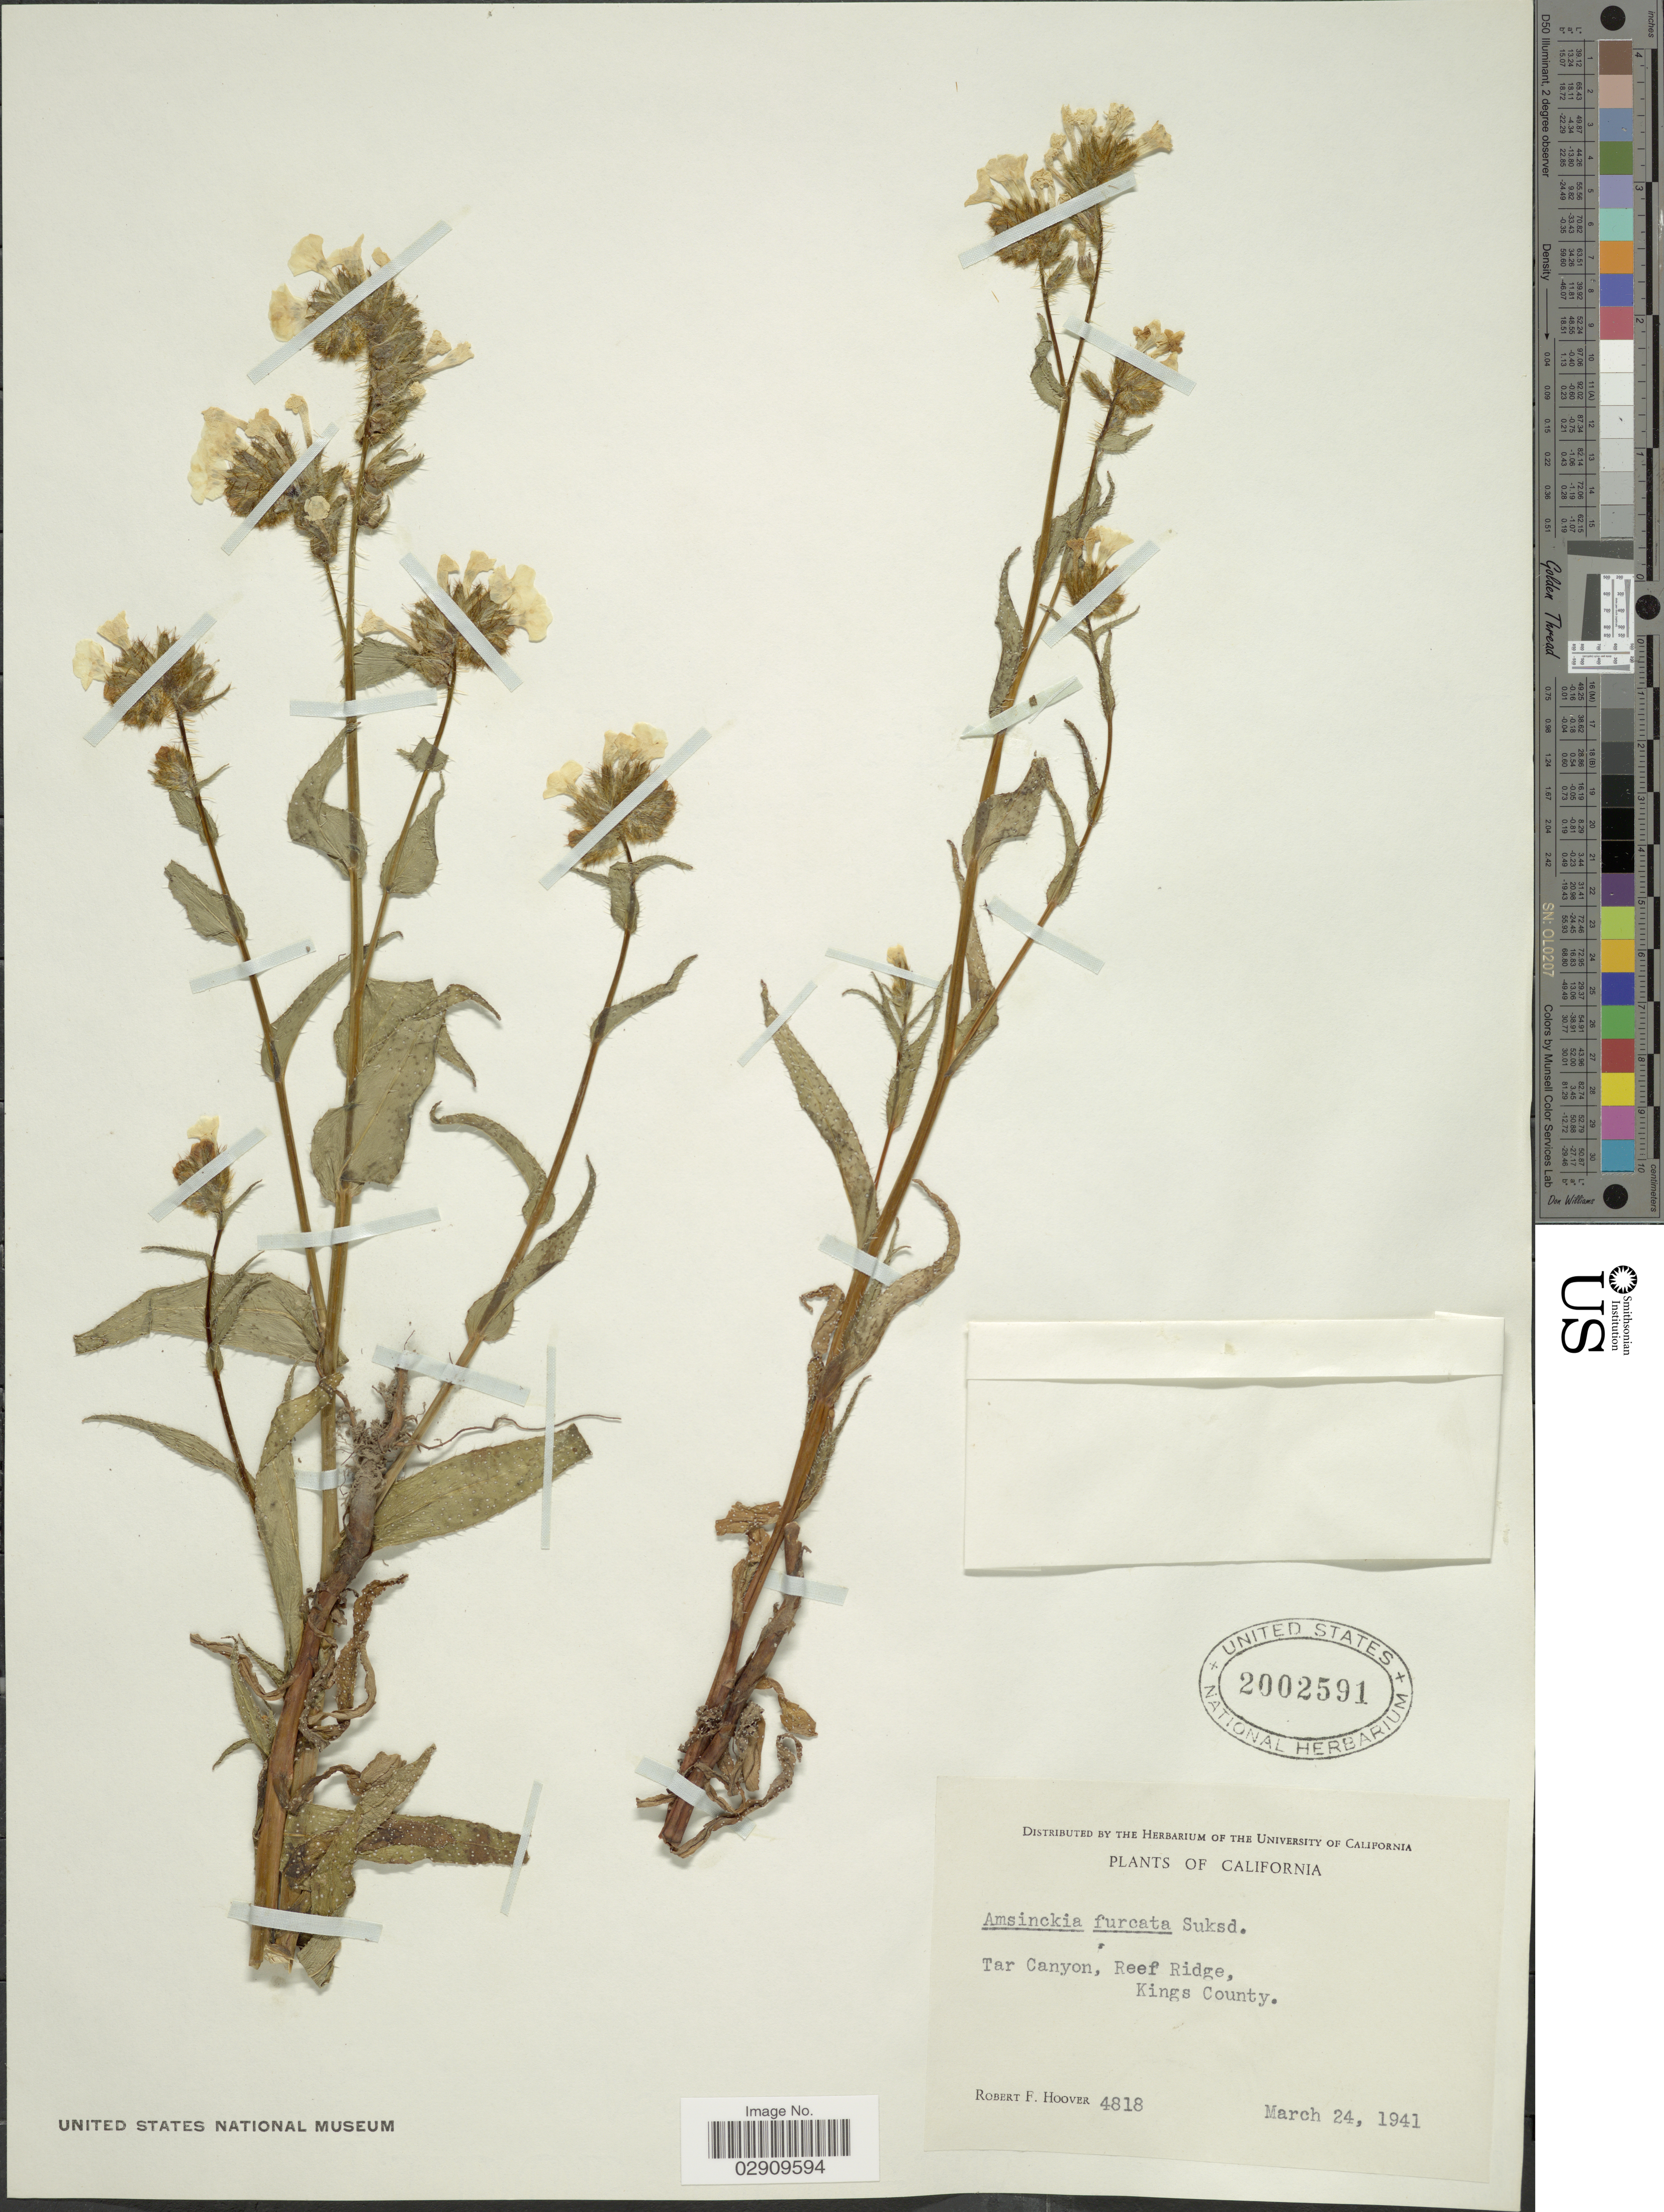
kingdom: Plantae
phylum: Tracheophyta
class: Magnoliopsida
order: Boraginales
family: Boraginaceae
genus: Amsinckia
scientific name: Amsinckia vernicosa var. furcata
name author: (Suksd.) Hoover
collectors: R. F. Hoover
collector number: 4818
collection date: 1941-03-24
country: United States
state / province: California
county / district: Kings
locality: Tar Canyon, Reef Ridge, Kings County.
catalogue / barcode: US 2002591